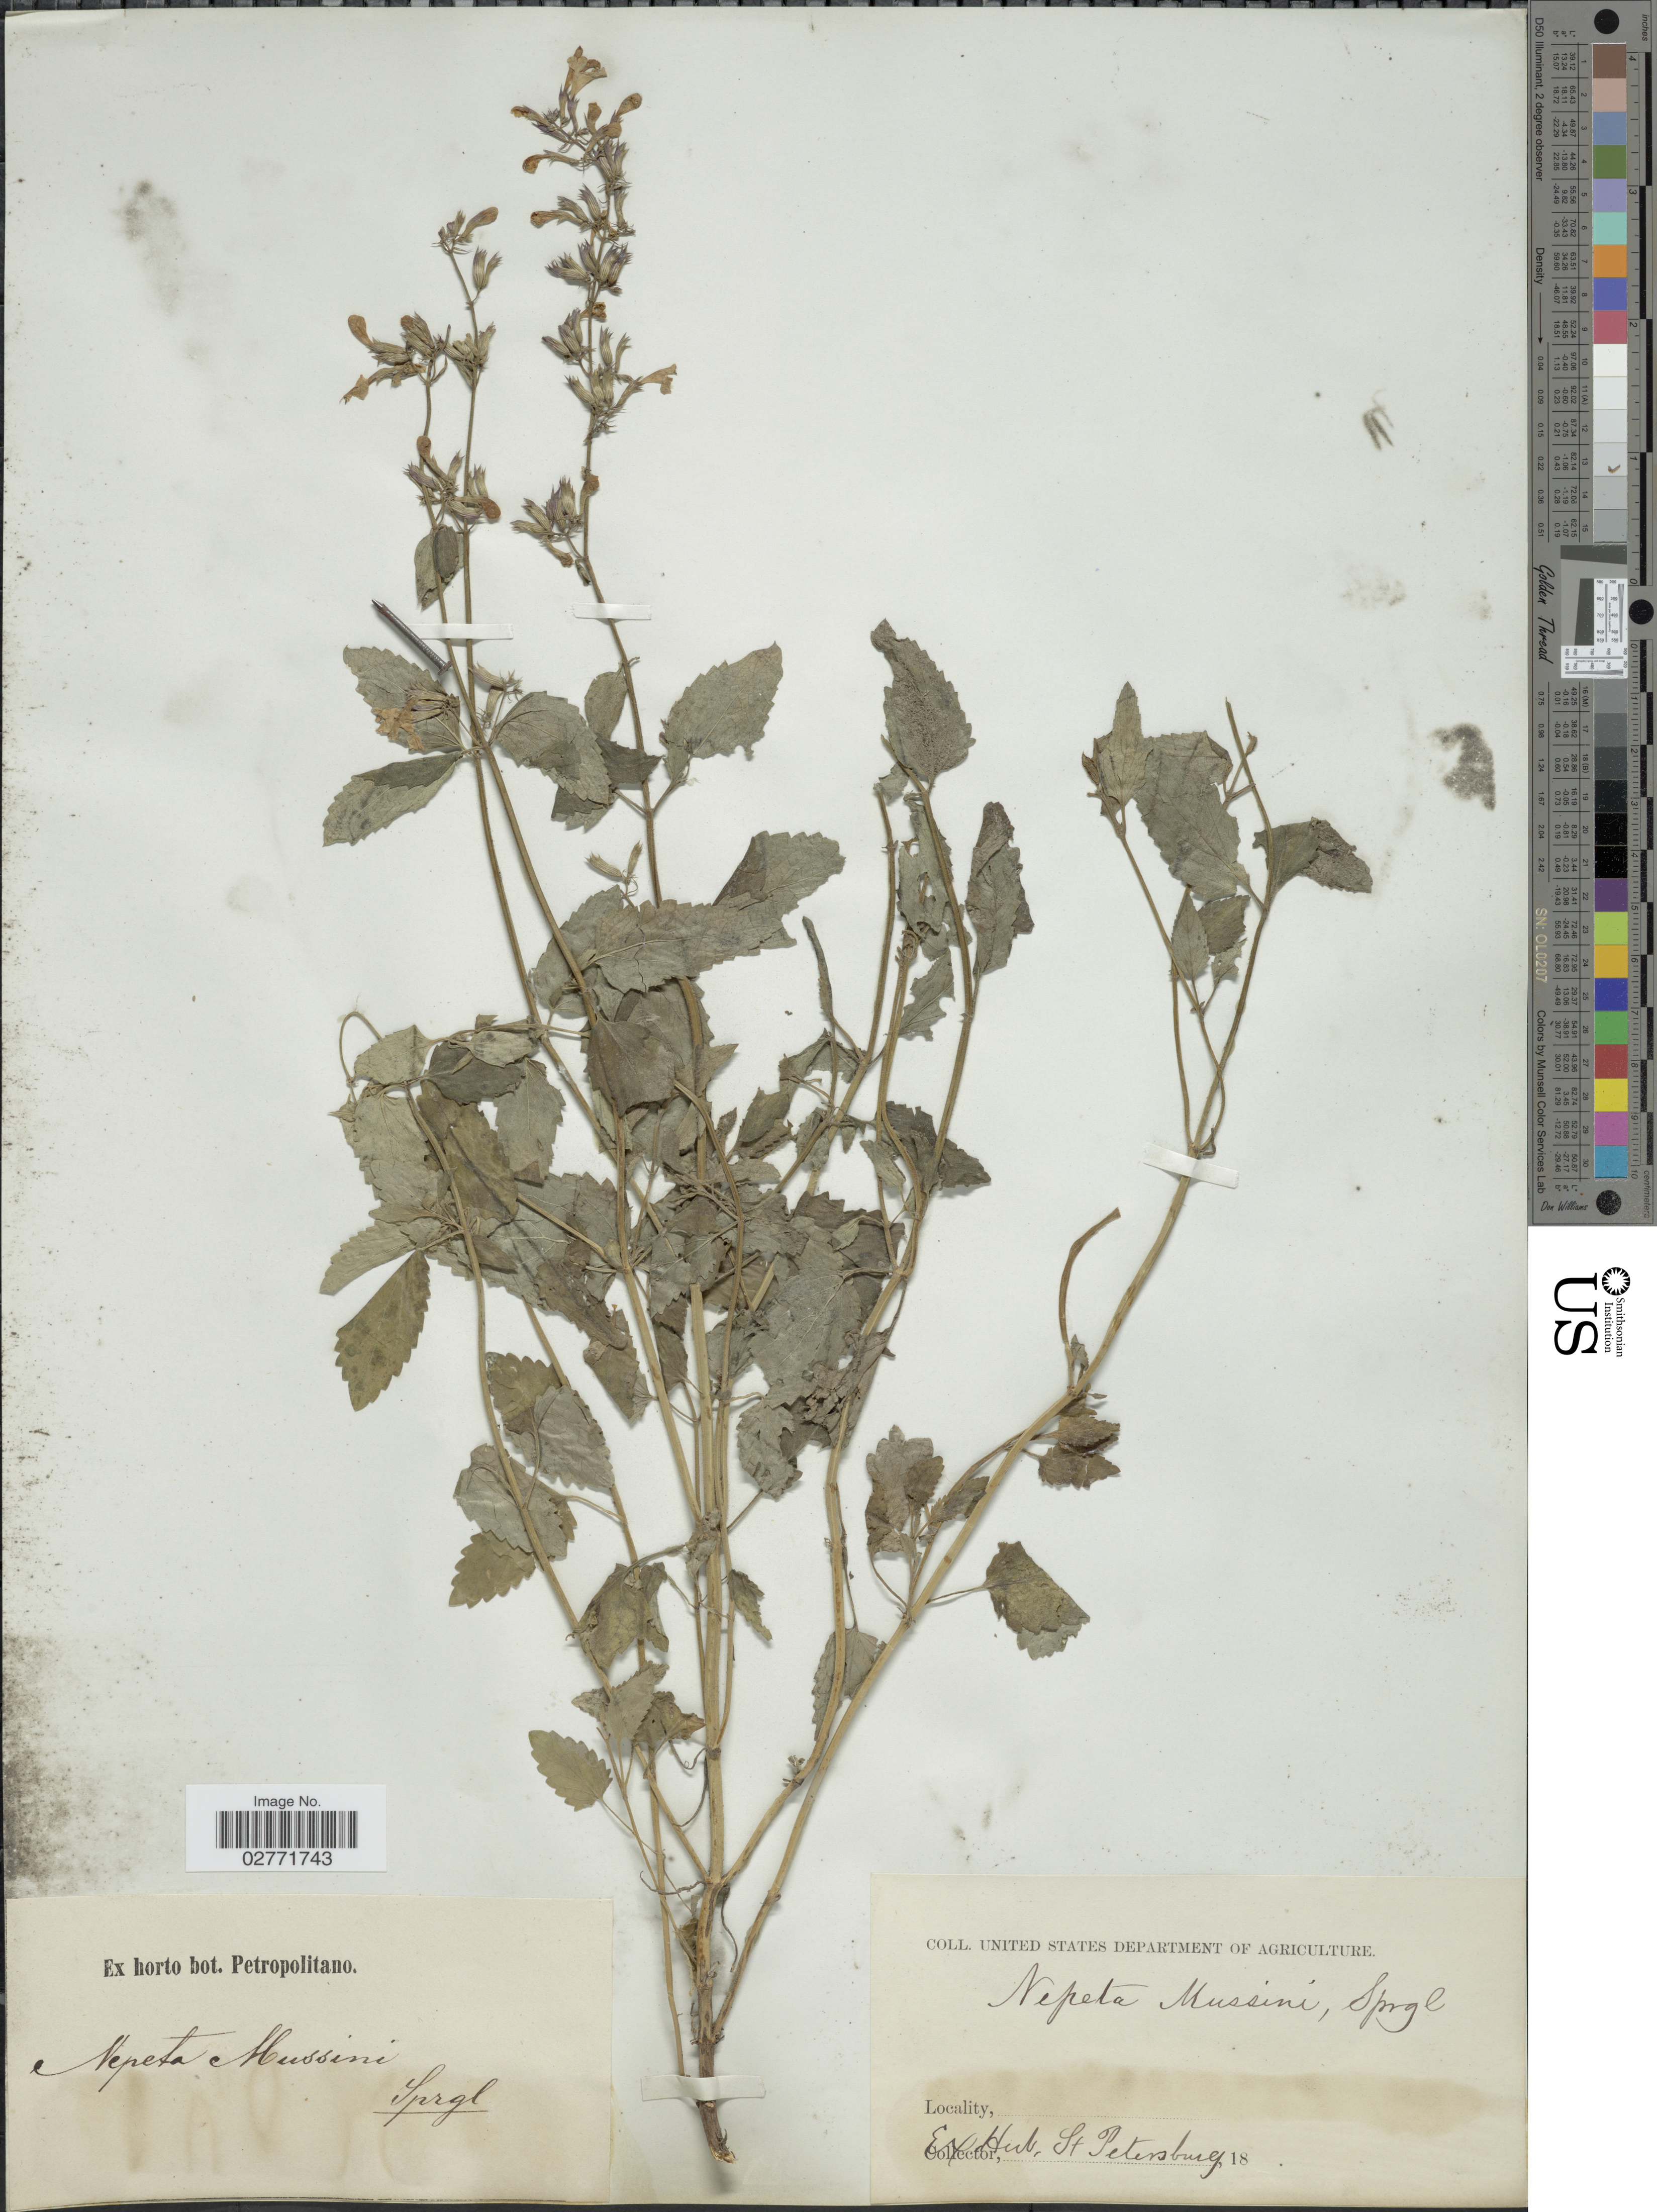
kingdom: Plantae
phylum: Tracheophyta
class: Magnoliopsida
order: Lamiales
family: Lamiaceae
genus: Nepeta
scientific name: Nepeta mussinii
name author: Spreng. ex Henckel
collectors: United States Department of Agriculture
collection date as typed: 18